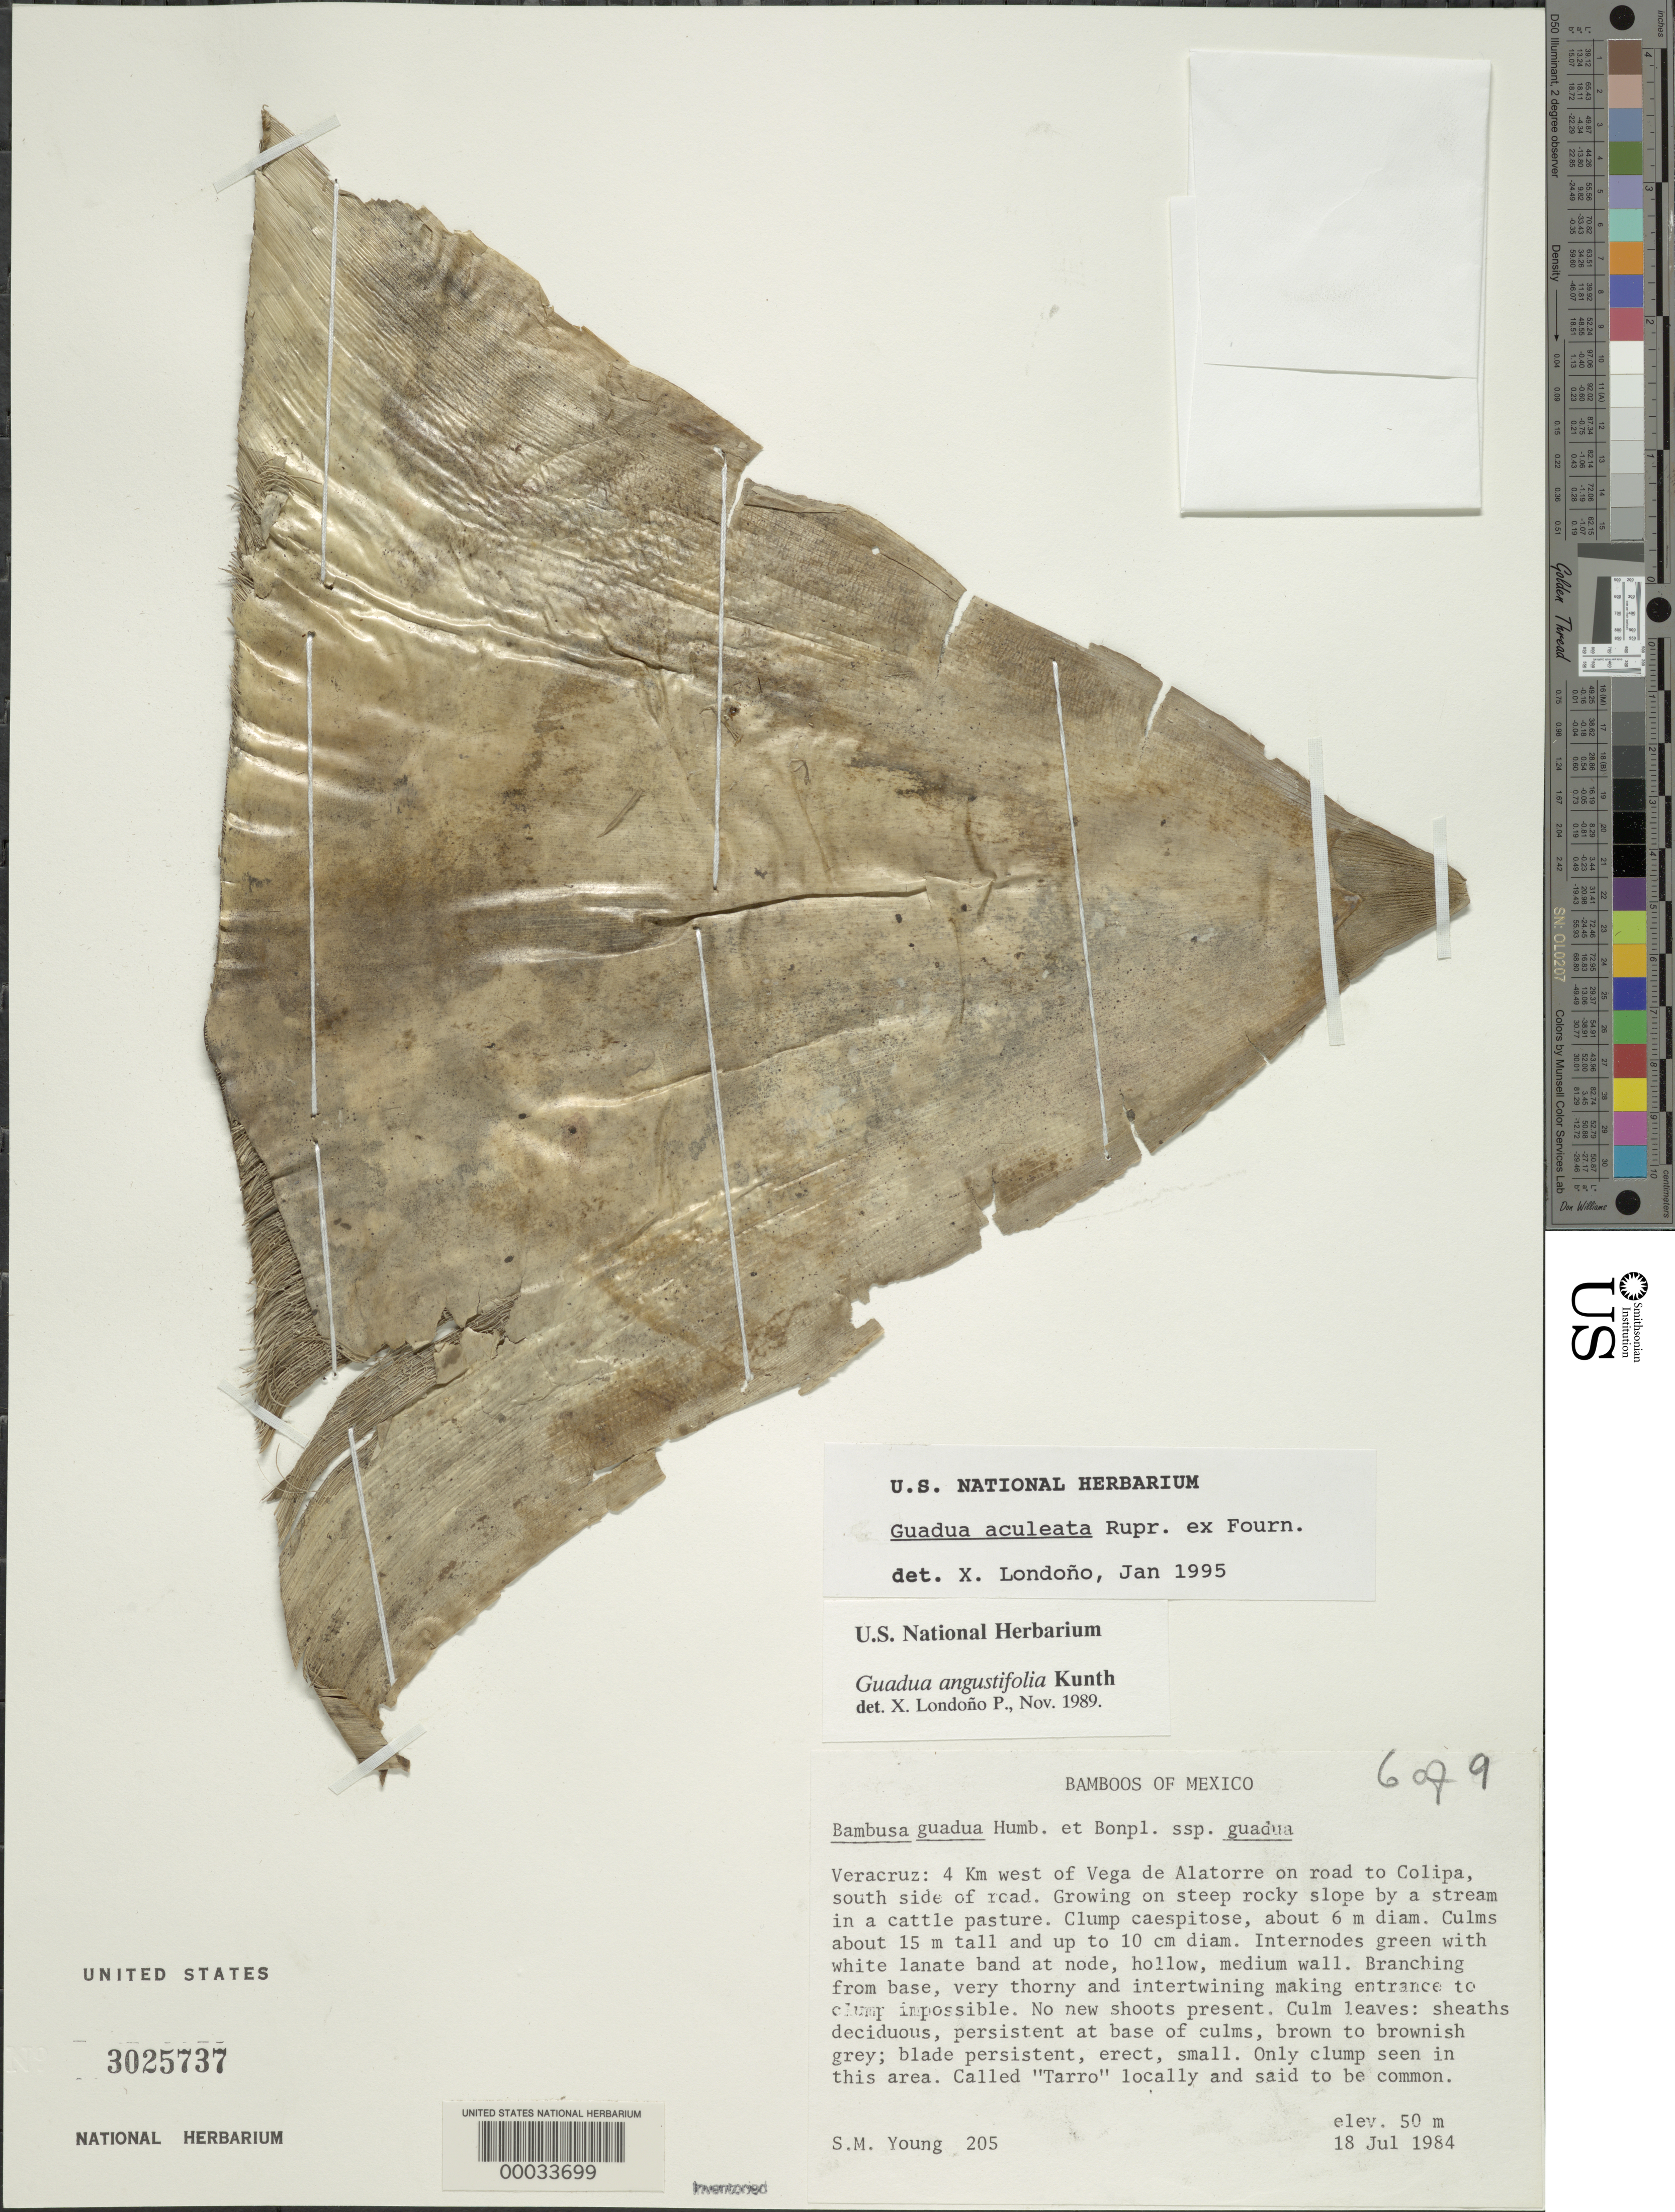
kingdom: Plantae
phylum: Tracheophyta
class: Liliopsida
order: Poales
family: Poaceae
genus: Guadua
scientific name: Guadua aculeata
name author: Rupr. ex E. Fourn.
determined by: Londoño, X., (TULV), Jardin Botanico "Juan Maria Cespedes"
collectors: S. Young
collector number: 205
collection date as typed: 18 Jul 1984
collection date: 1984-07-18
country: Mexico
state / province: Veracruz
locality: Vega de alatorre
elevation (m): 50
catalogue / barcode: US 3025737